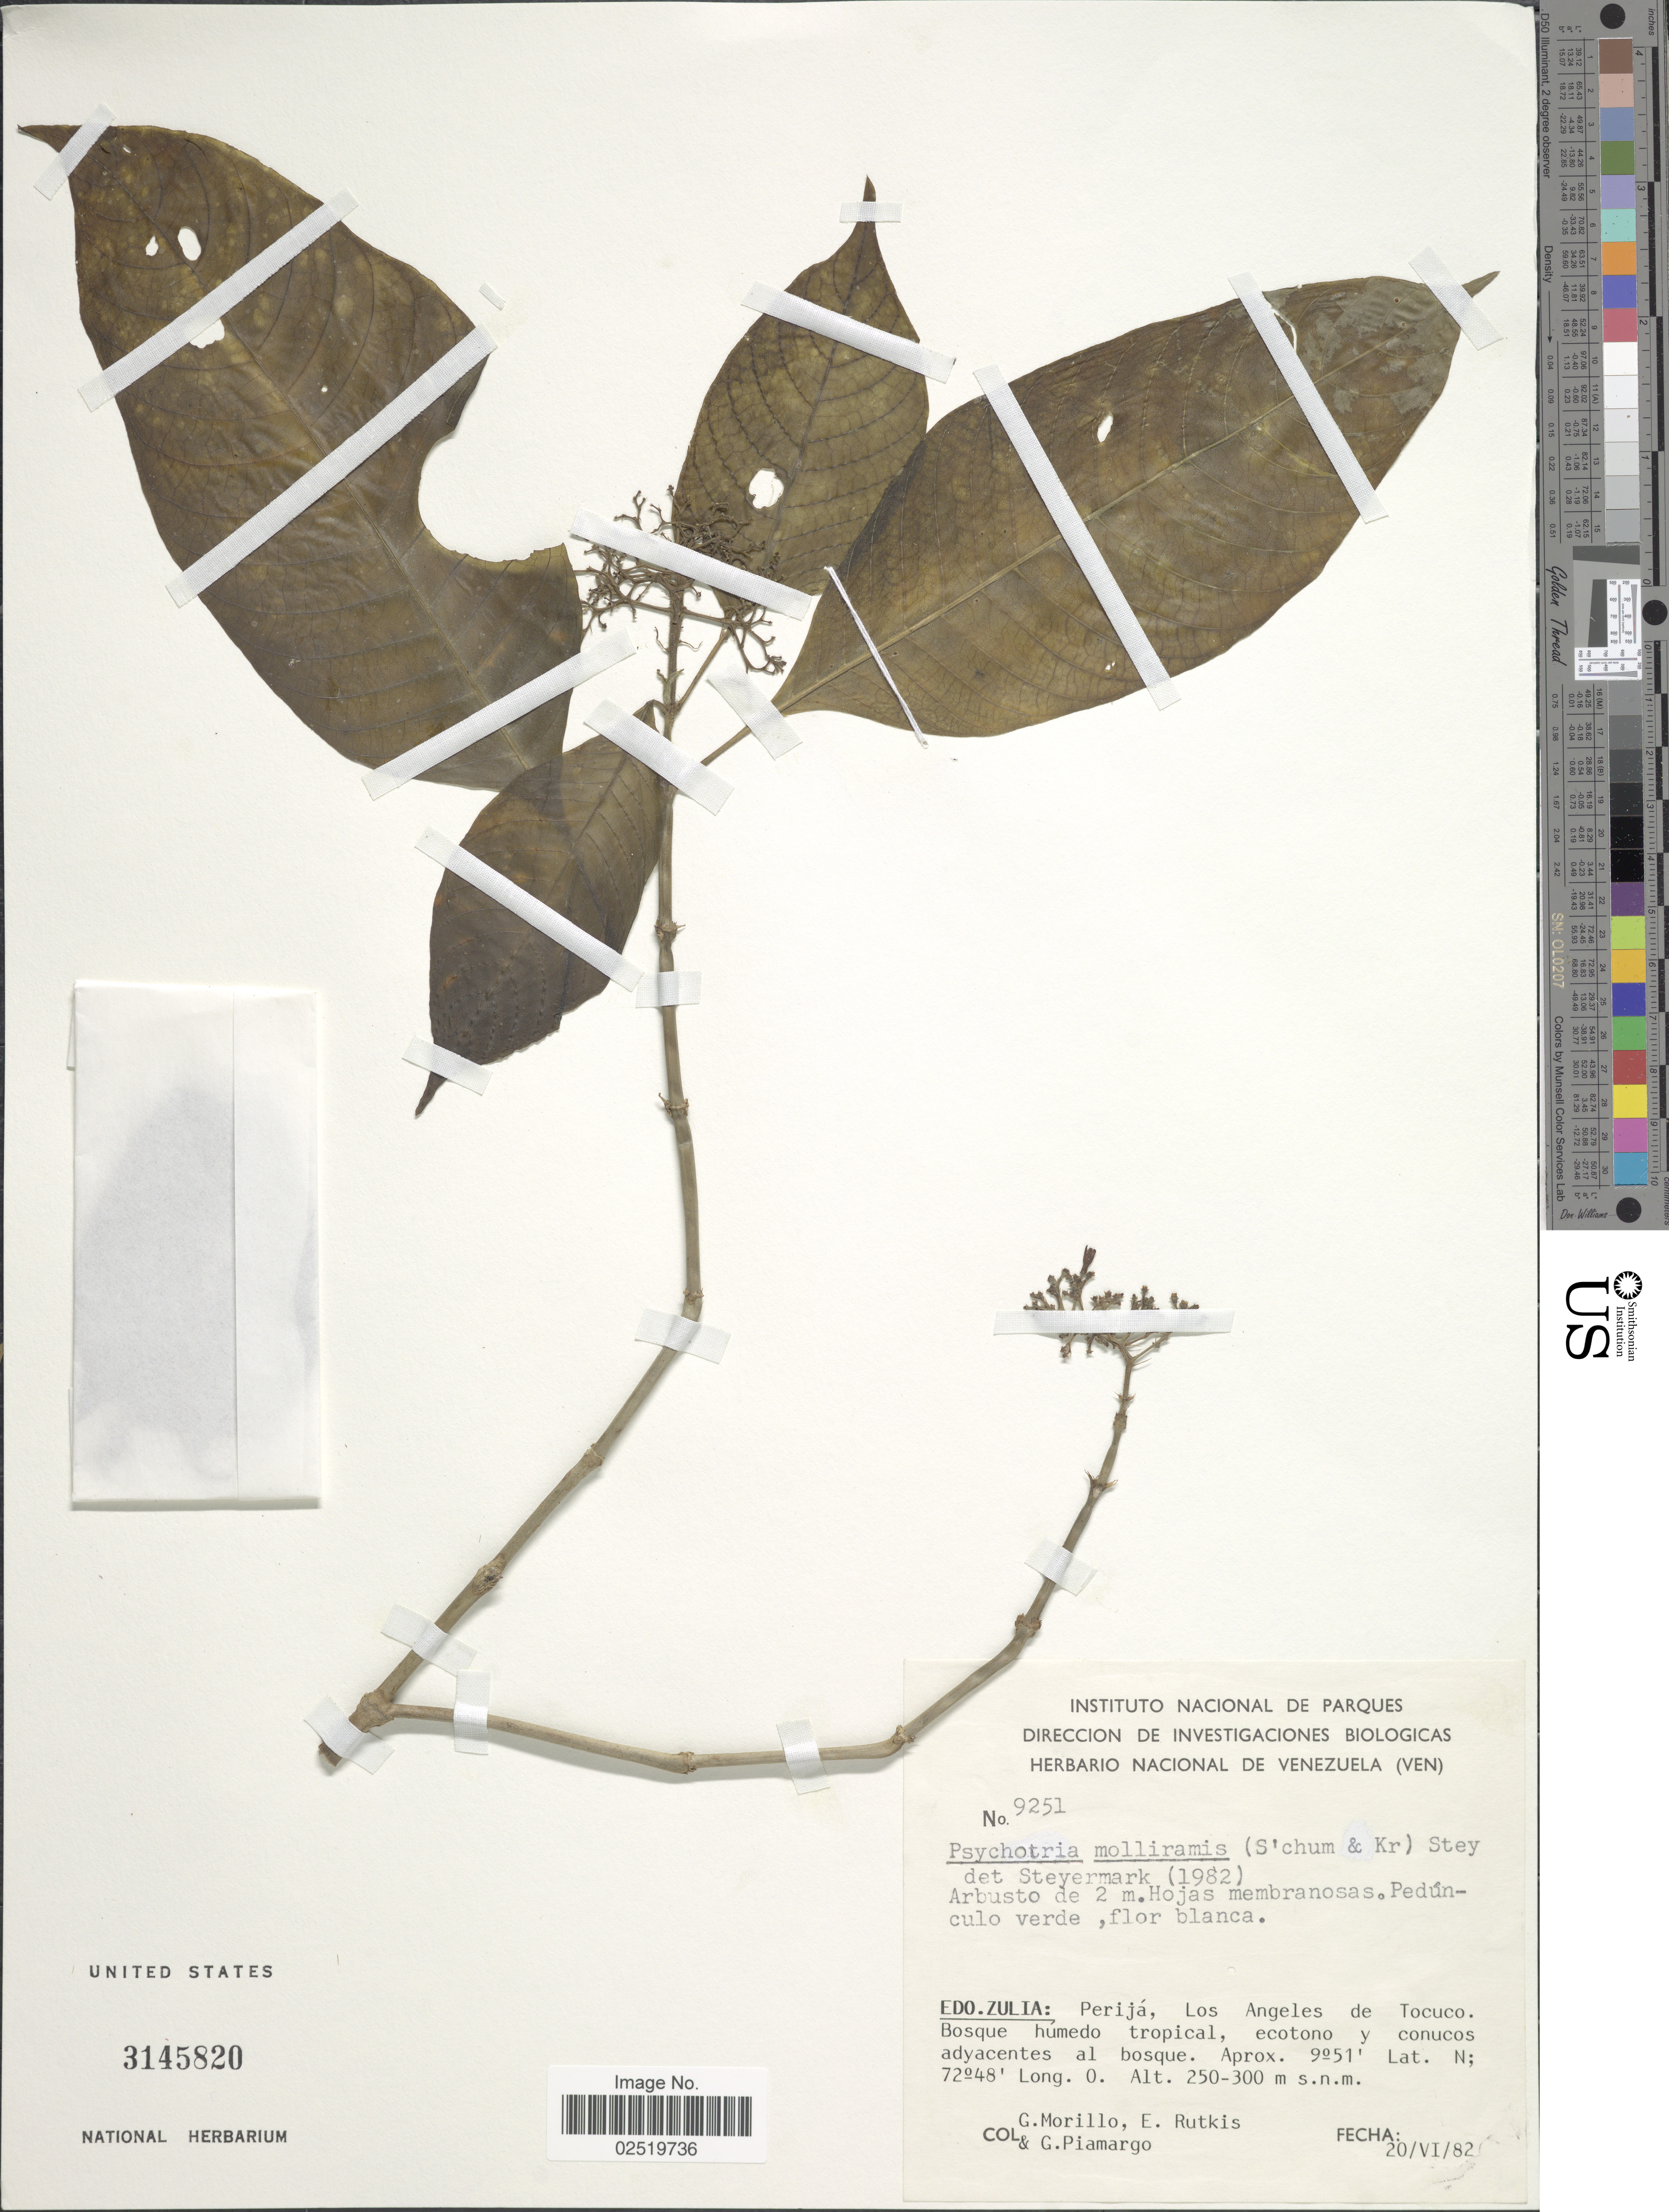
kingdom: Plantae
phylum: Tracheophyta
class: Magnoliopsida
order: Gentianales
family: Rubiaceae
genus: Psychotria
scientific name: Psychotria molliramis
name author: (K. Schum. & K. Krause) Steyerm.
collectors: G. Morillo, E. Rutkis & G. Piamargo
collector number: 9251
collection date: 1982-06-20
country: Venezuela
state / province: Zulia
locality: Perija, Los Angeles de Tocuco.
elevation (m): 250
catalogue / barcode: US 3145820